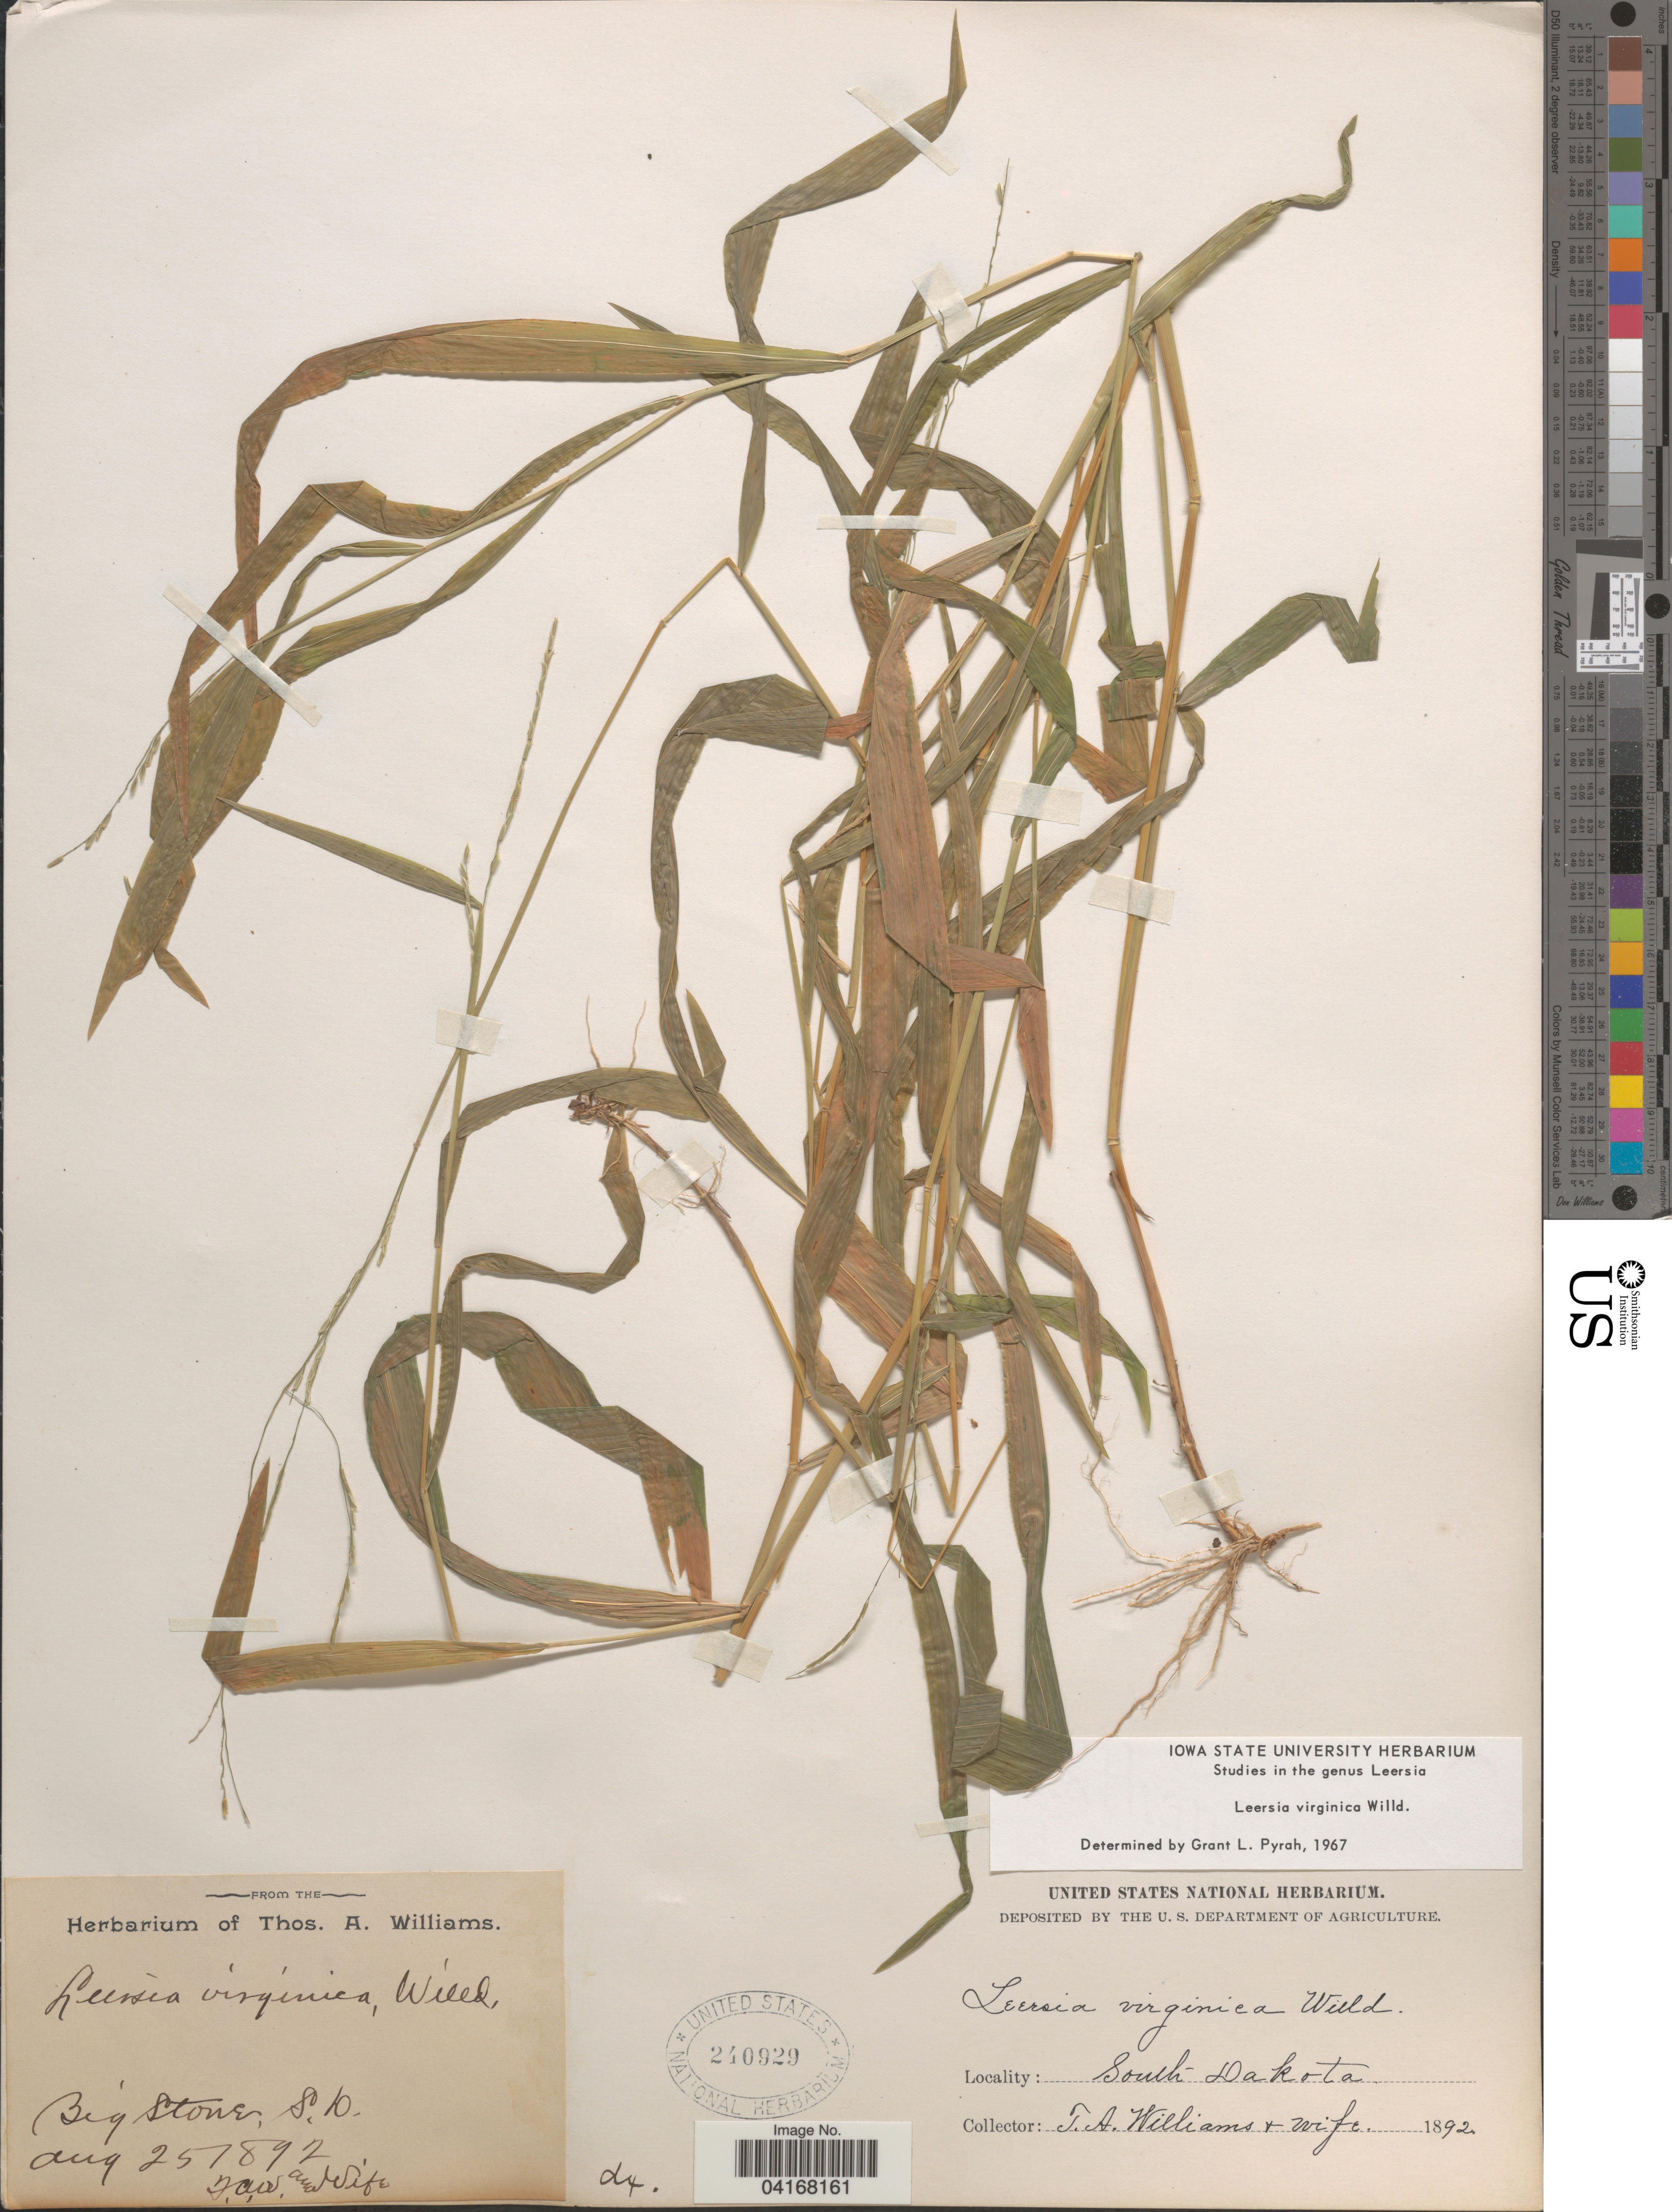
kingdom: Plantae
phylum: Tracheophyta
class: Liliopsida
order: Poales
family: Poaceae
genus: Leersia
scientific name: Leersia virginica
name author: Willd.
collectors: T. Williams & Wife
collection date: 1892-08-25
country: United States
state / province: South Dakota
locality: Big Stone.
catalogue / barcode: US 240929